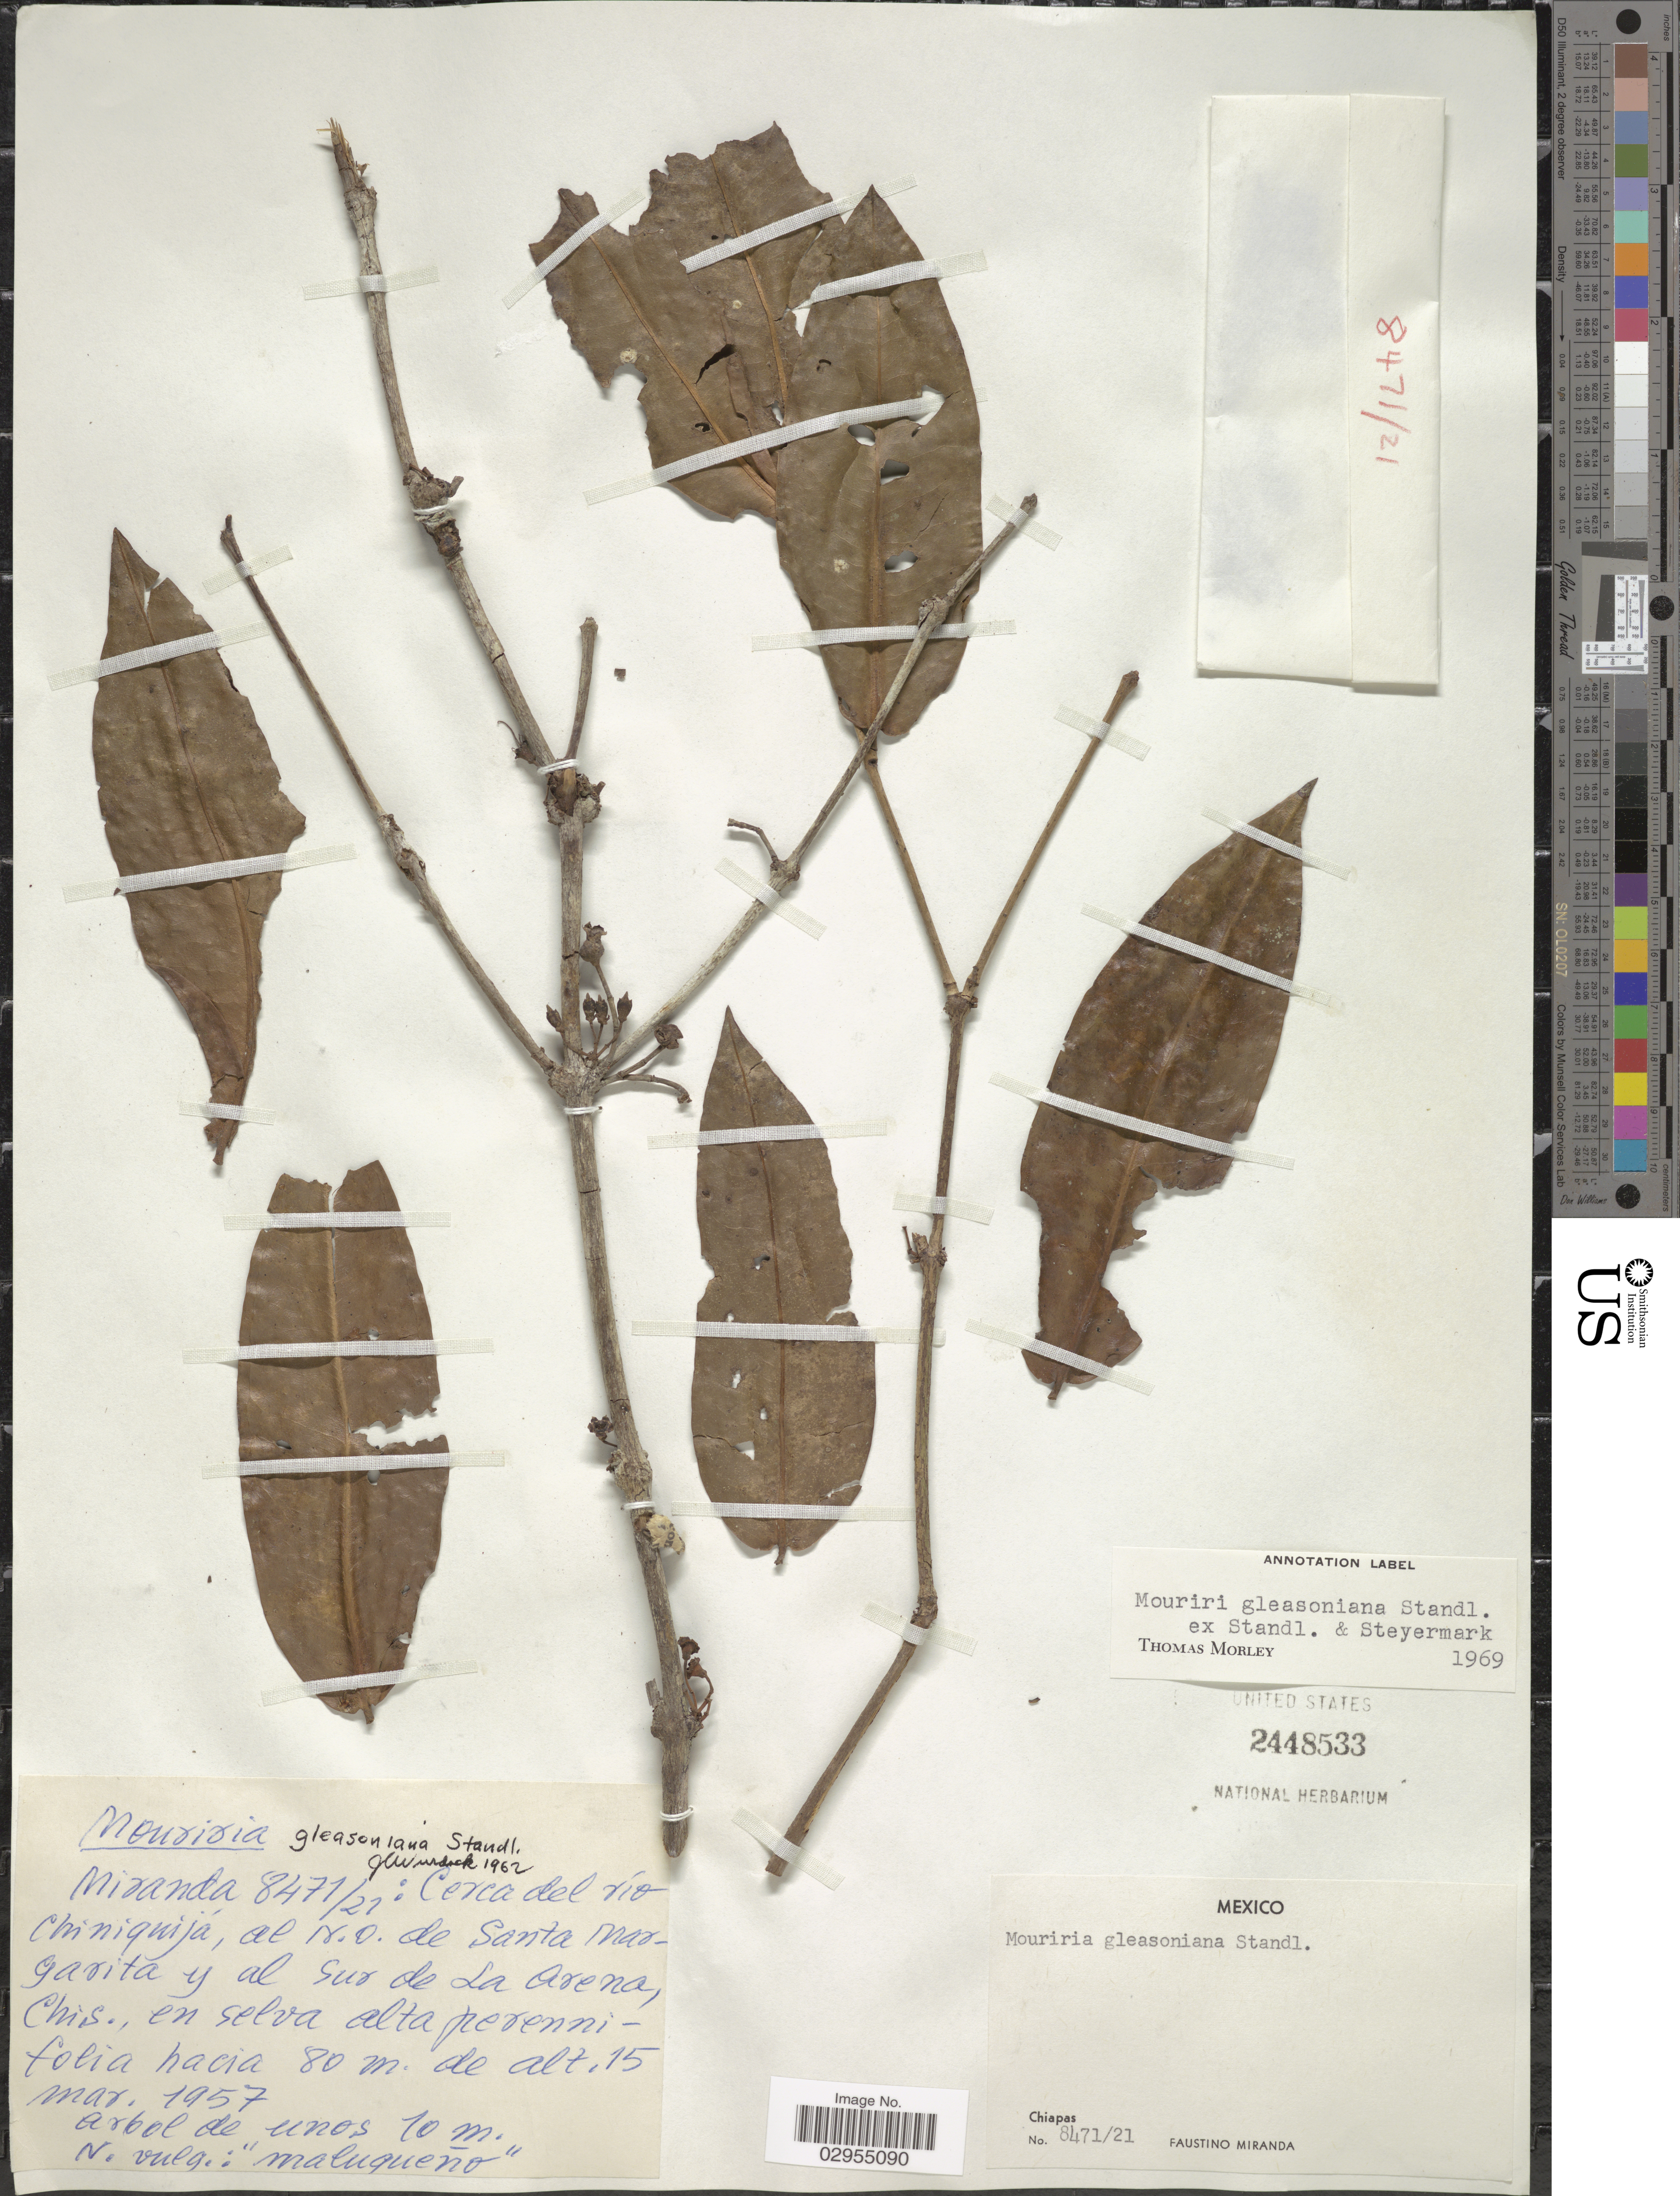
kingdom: Plantae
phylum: Tracheophyta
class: Magnoliopsida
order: Myrtales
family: Melastomataceae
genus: Mouriri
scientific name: Mouriri gleasoniana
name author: Standl.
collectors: F. Miranda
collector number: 8471/21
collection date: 1957-03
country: Mexico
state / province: Chiapas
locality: Cerca del río Chiniquijá, al N.O. de Santa Margarita y al Sur de La Arena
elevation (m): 15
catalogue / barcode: US 2448533